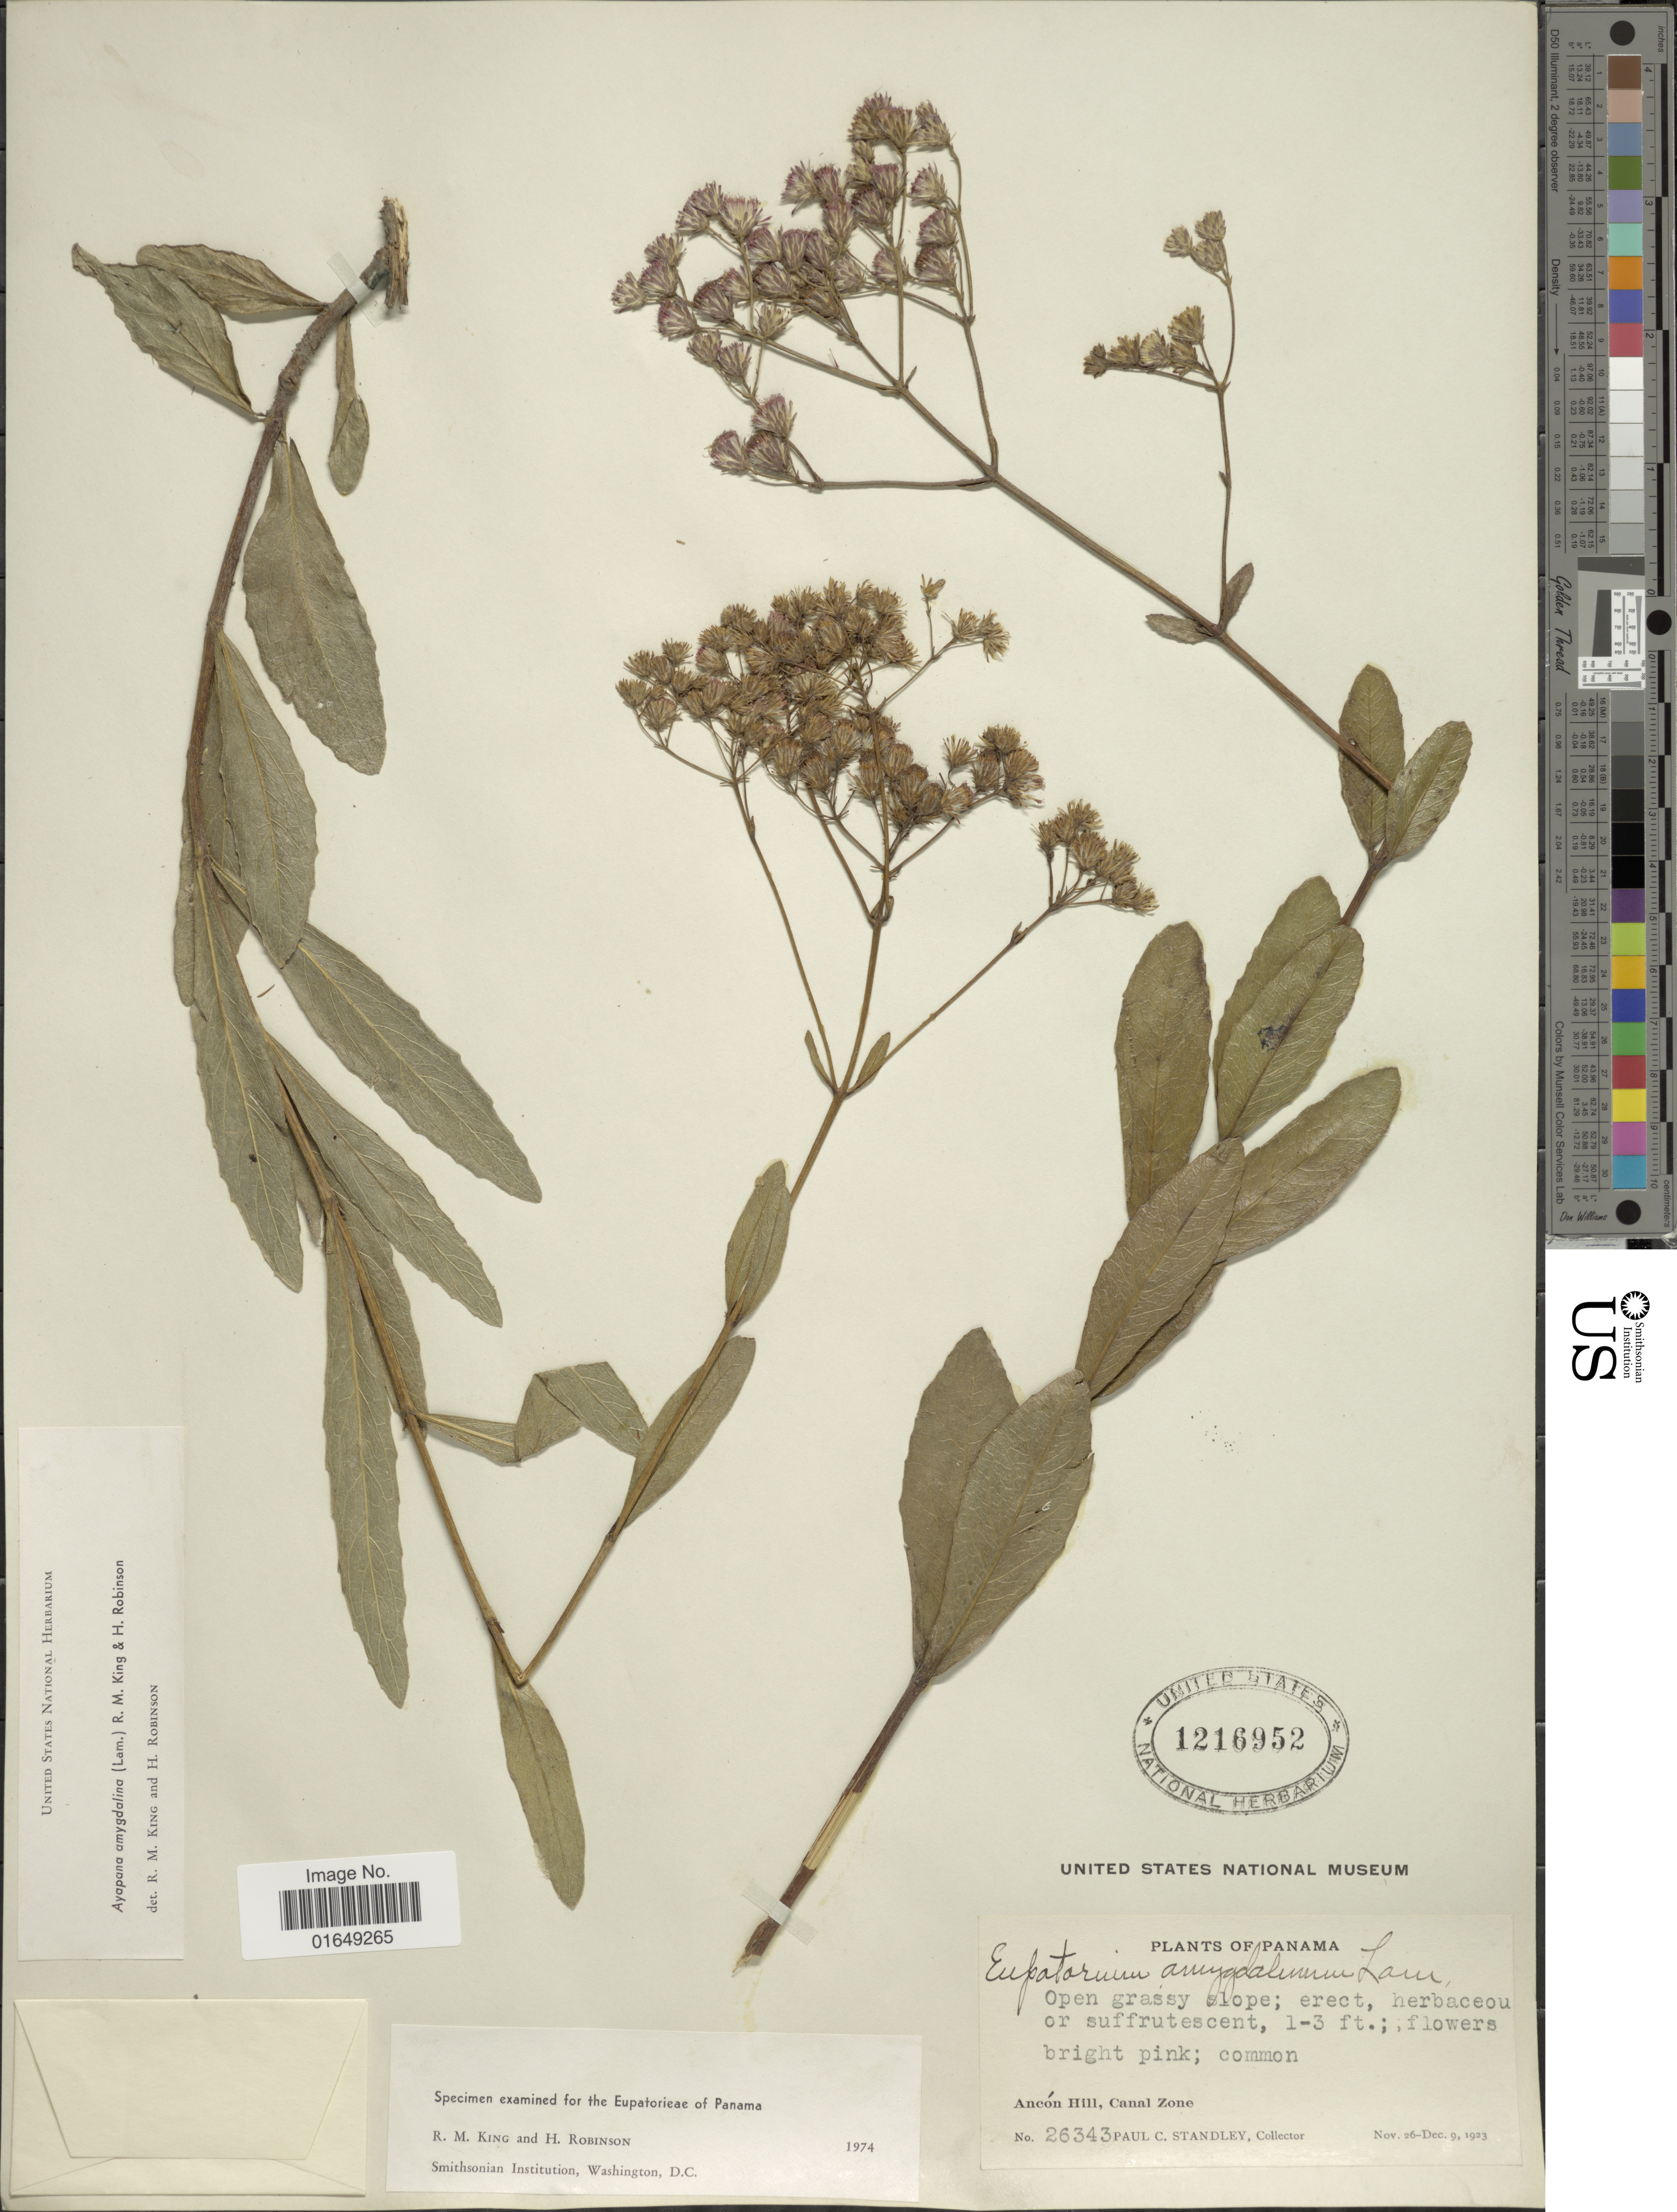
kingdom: Plantae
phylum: Tracheophyta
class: Magnoliopsida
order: Asterales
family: Asteraceae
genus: Ayapana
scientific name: Ayapana amygdalina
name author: (Lam.) R.M. King & H. Rob.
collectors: P. C. Standley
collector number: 26343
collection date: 1923-11-26/1923-12-09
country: Panama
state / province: Colón / Panamá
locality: Ancón Hill.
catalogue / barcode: US 1216952